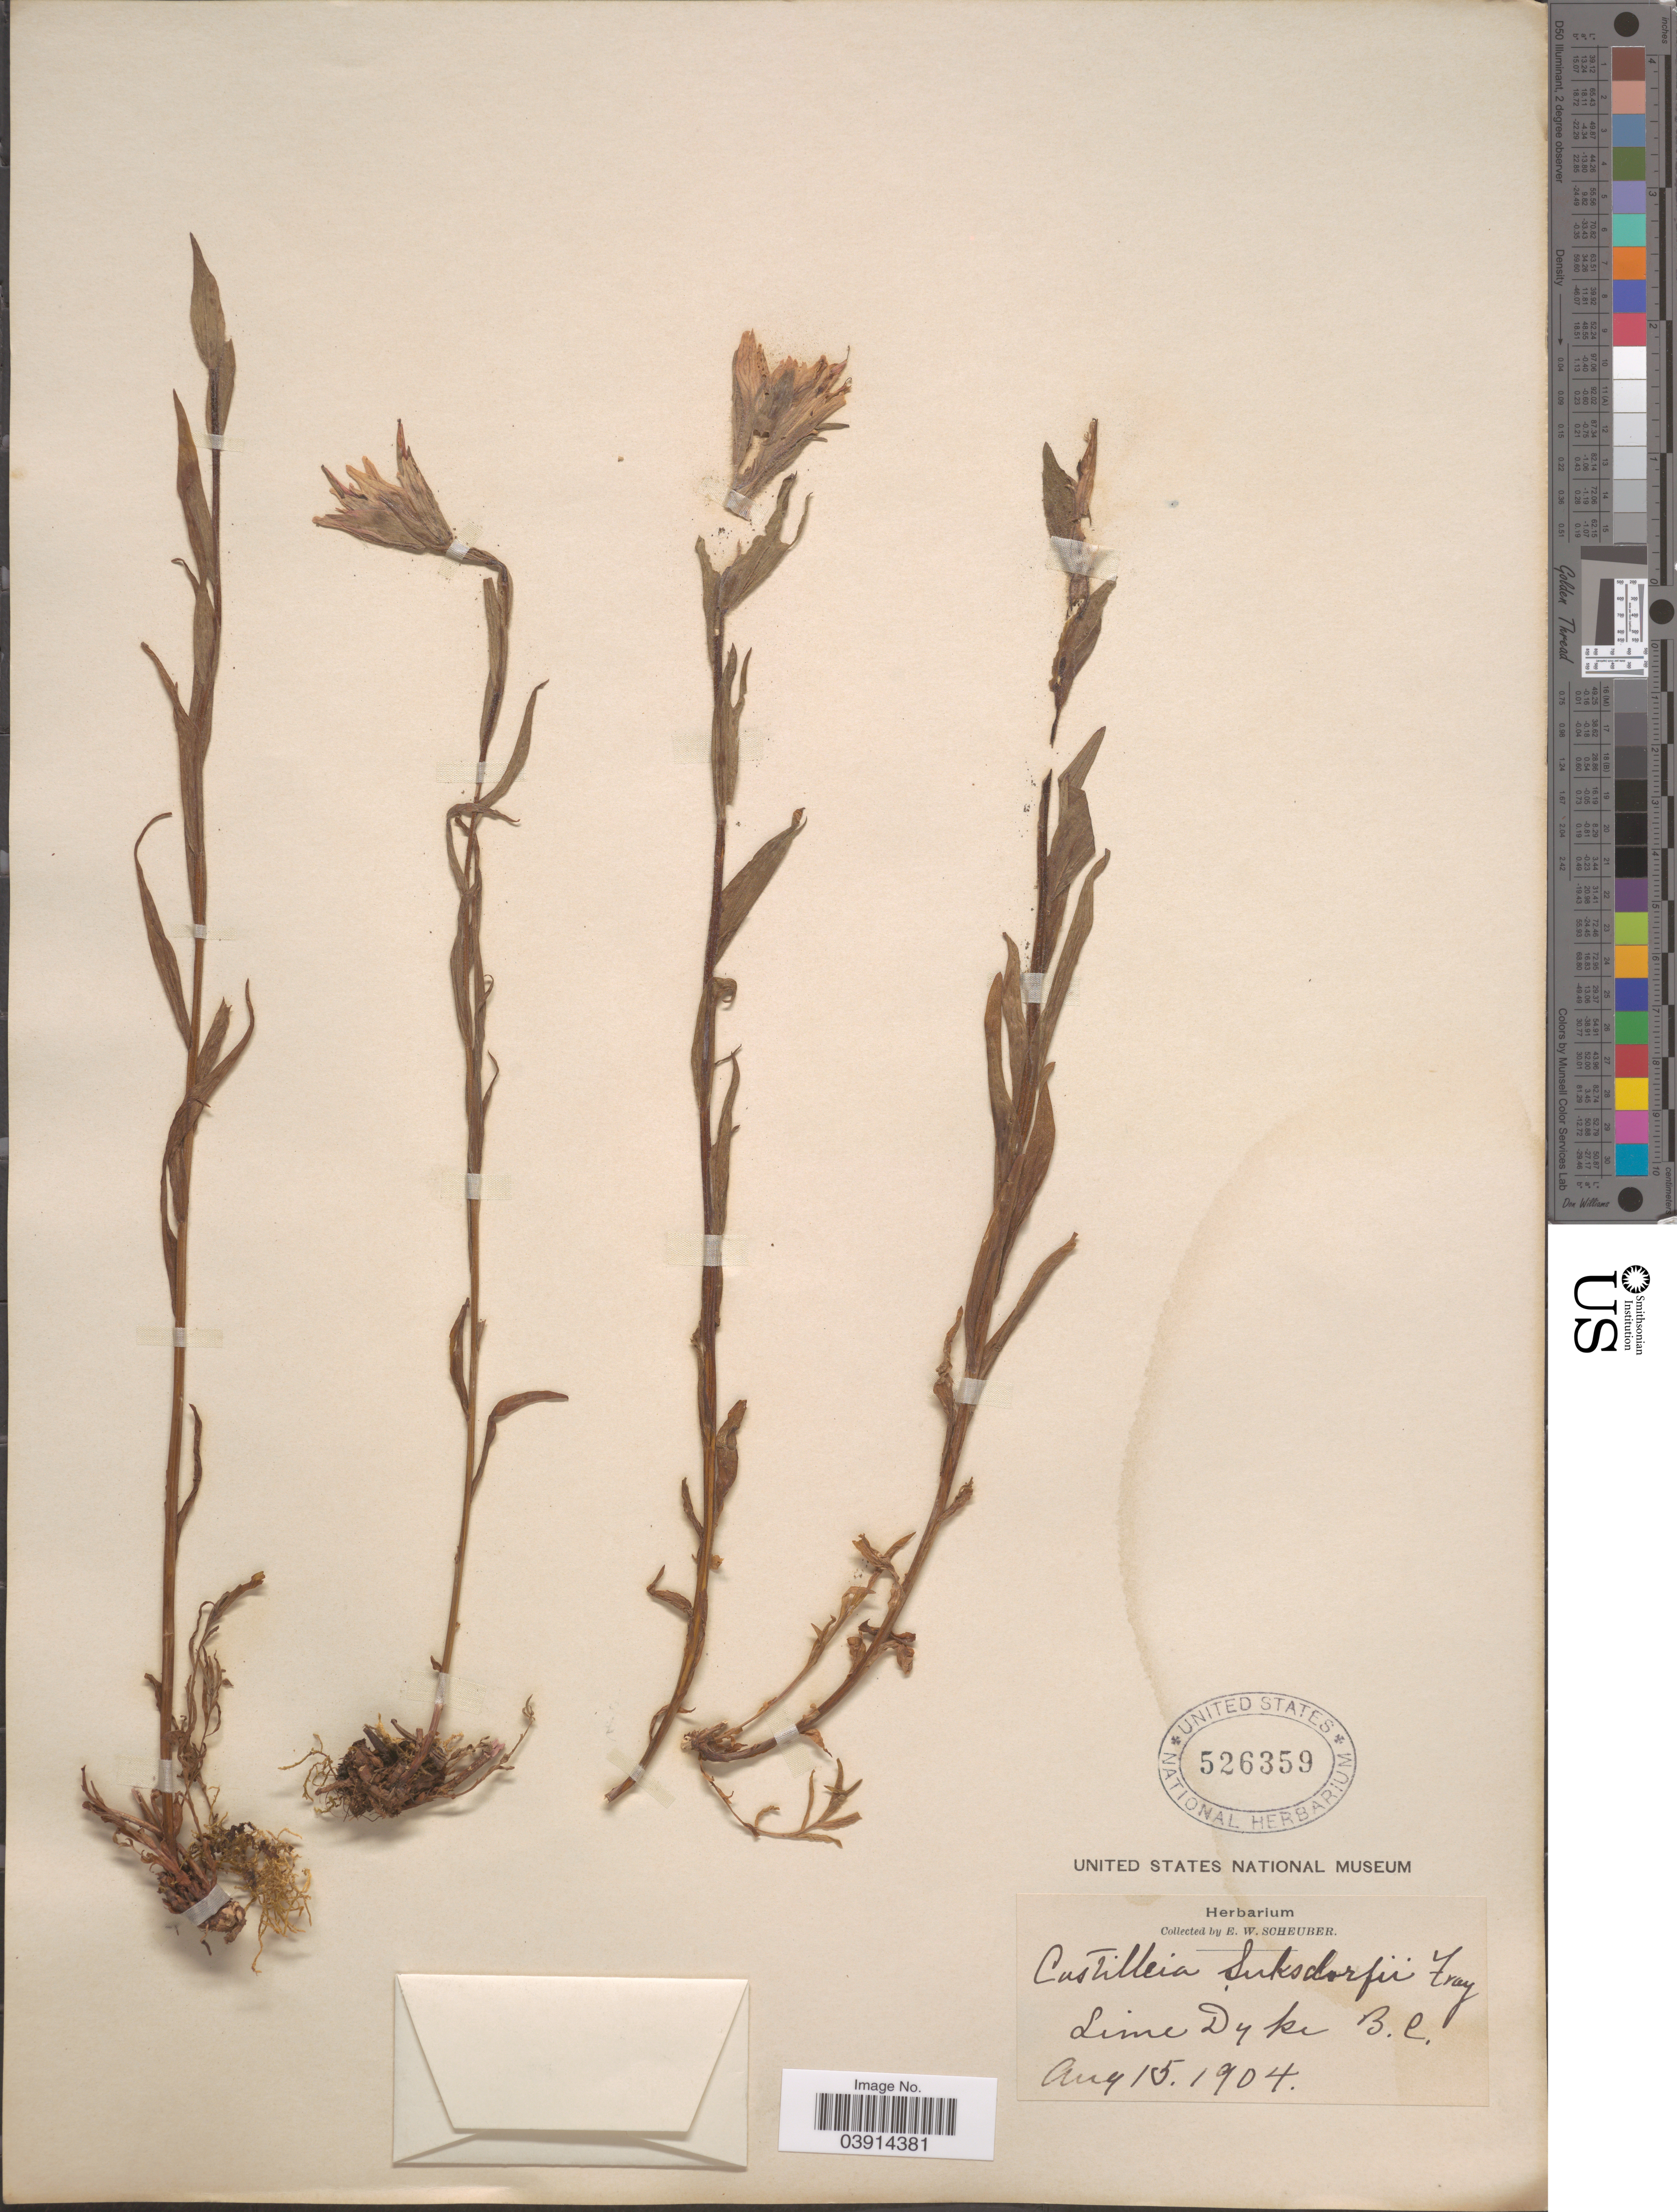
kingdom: Plantae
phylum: Tracheophyta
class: Magnoliopsida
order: Lamiales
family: Orobanchaceae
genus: Castilleja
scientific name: Castilleja suksdorfii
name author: A. Gray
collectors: E. Scheuber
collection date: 1904-08-15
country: Canada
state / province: British Columbia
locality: Lime Dyke.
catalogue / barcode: US 526359